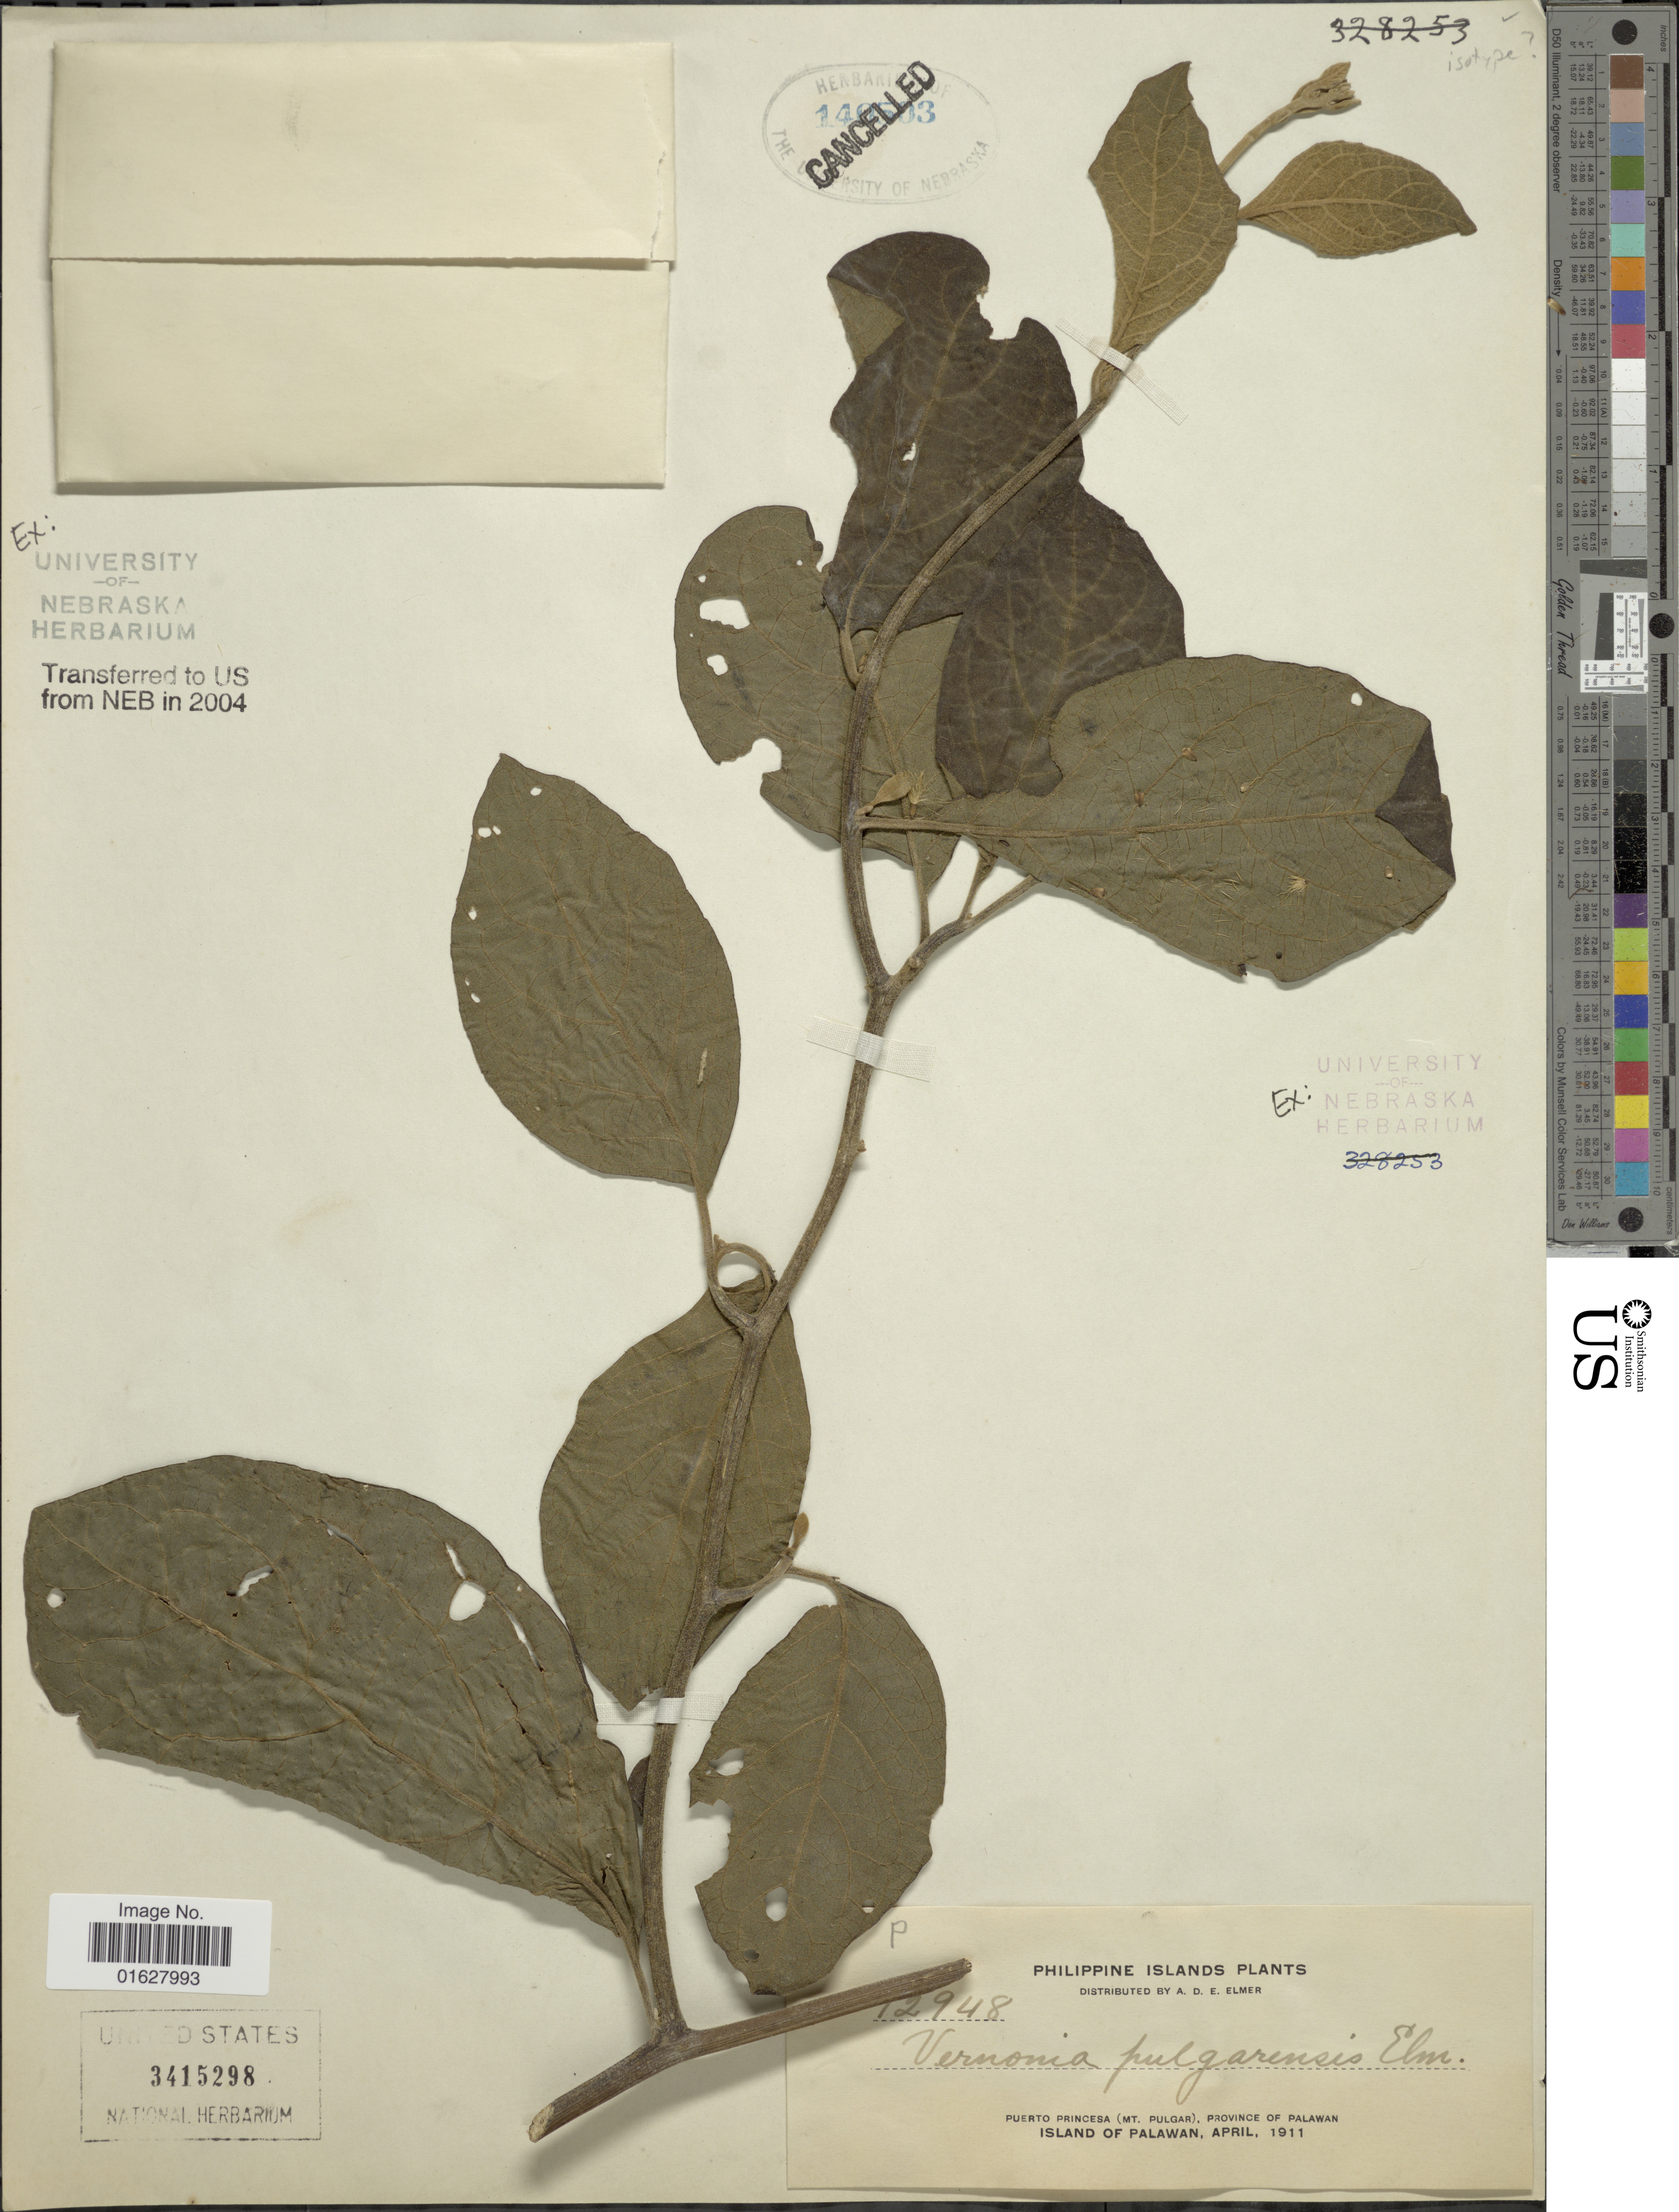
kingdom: Plantae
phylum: Tracheophyta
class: Magnoliopsida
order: Asterales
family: Asteraceae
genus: Vernonia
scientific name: Vernonia pulgarensis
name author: Elmer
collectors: A. D. E. Elmer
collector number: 12948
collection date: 1911-04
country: Philippines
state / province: Mimaropa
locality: Philippine Islands. Puerto Princesa (mt. Pulgar), Province of Palawan. Island of Palawan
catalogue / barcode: US 3415298